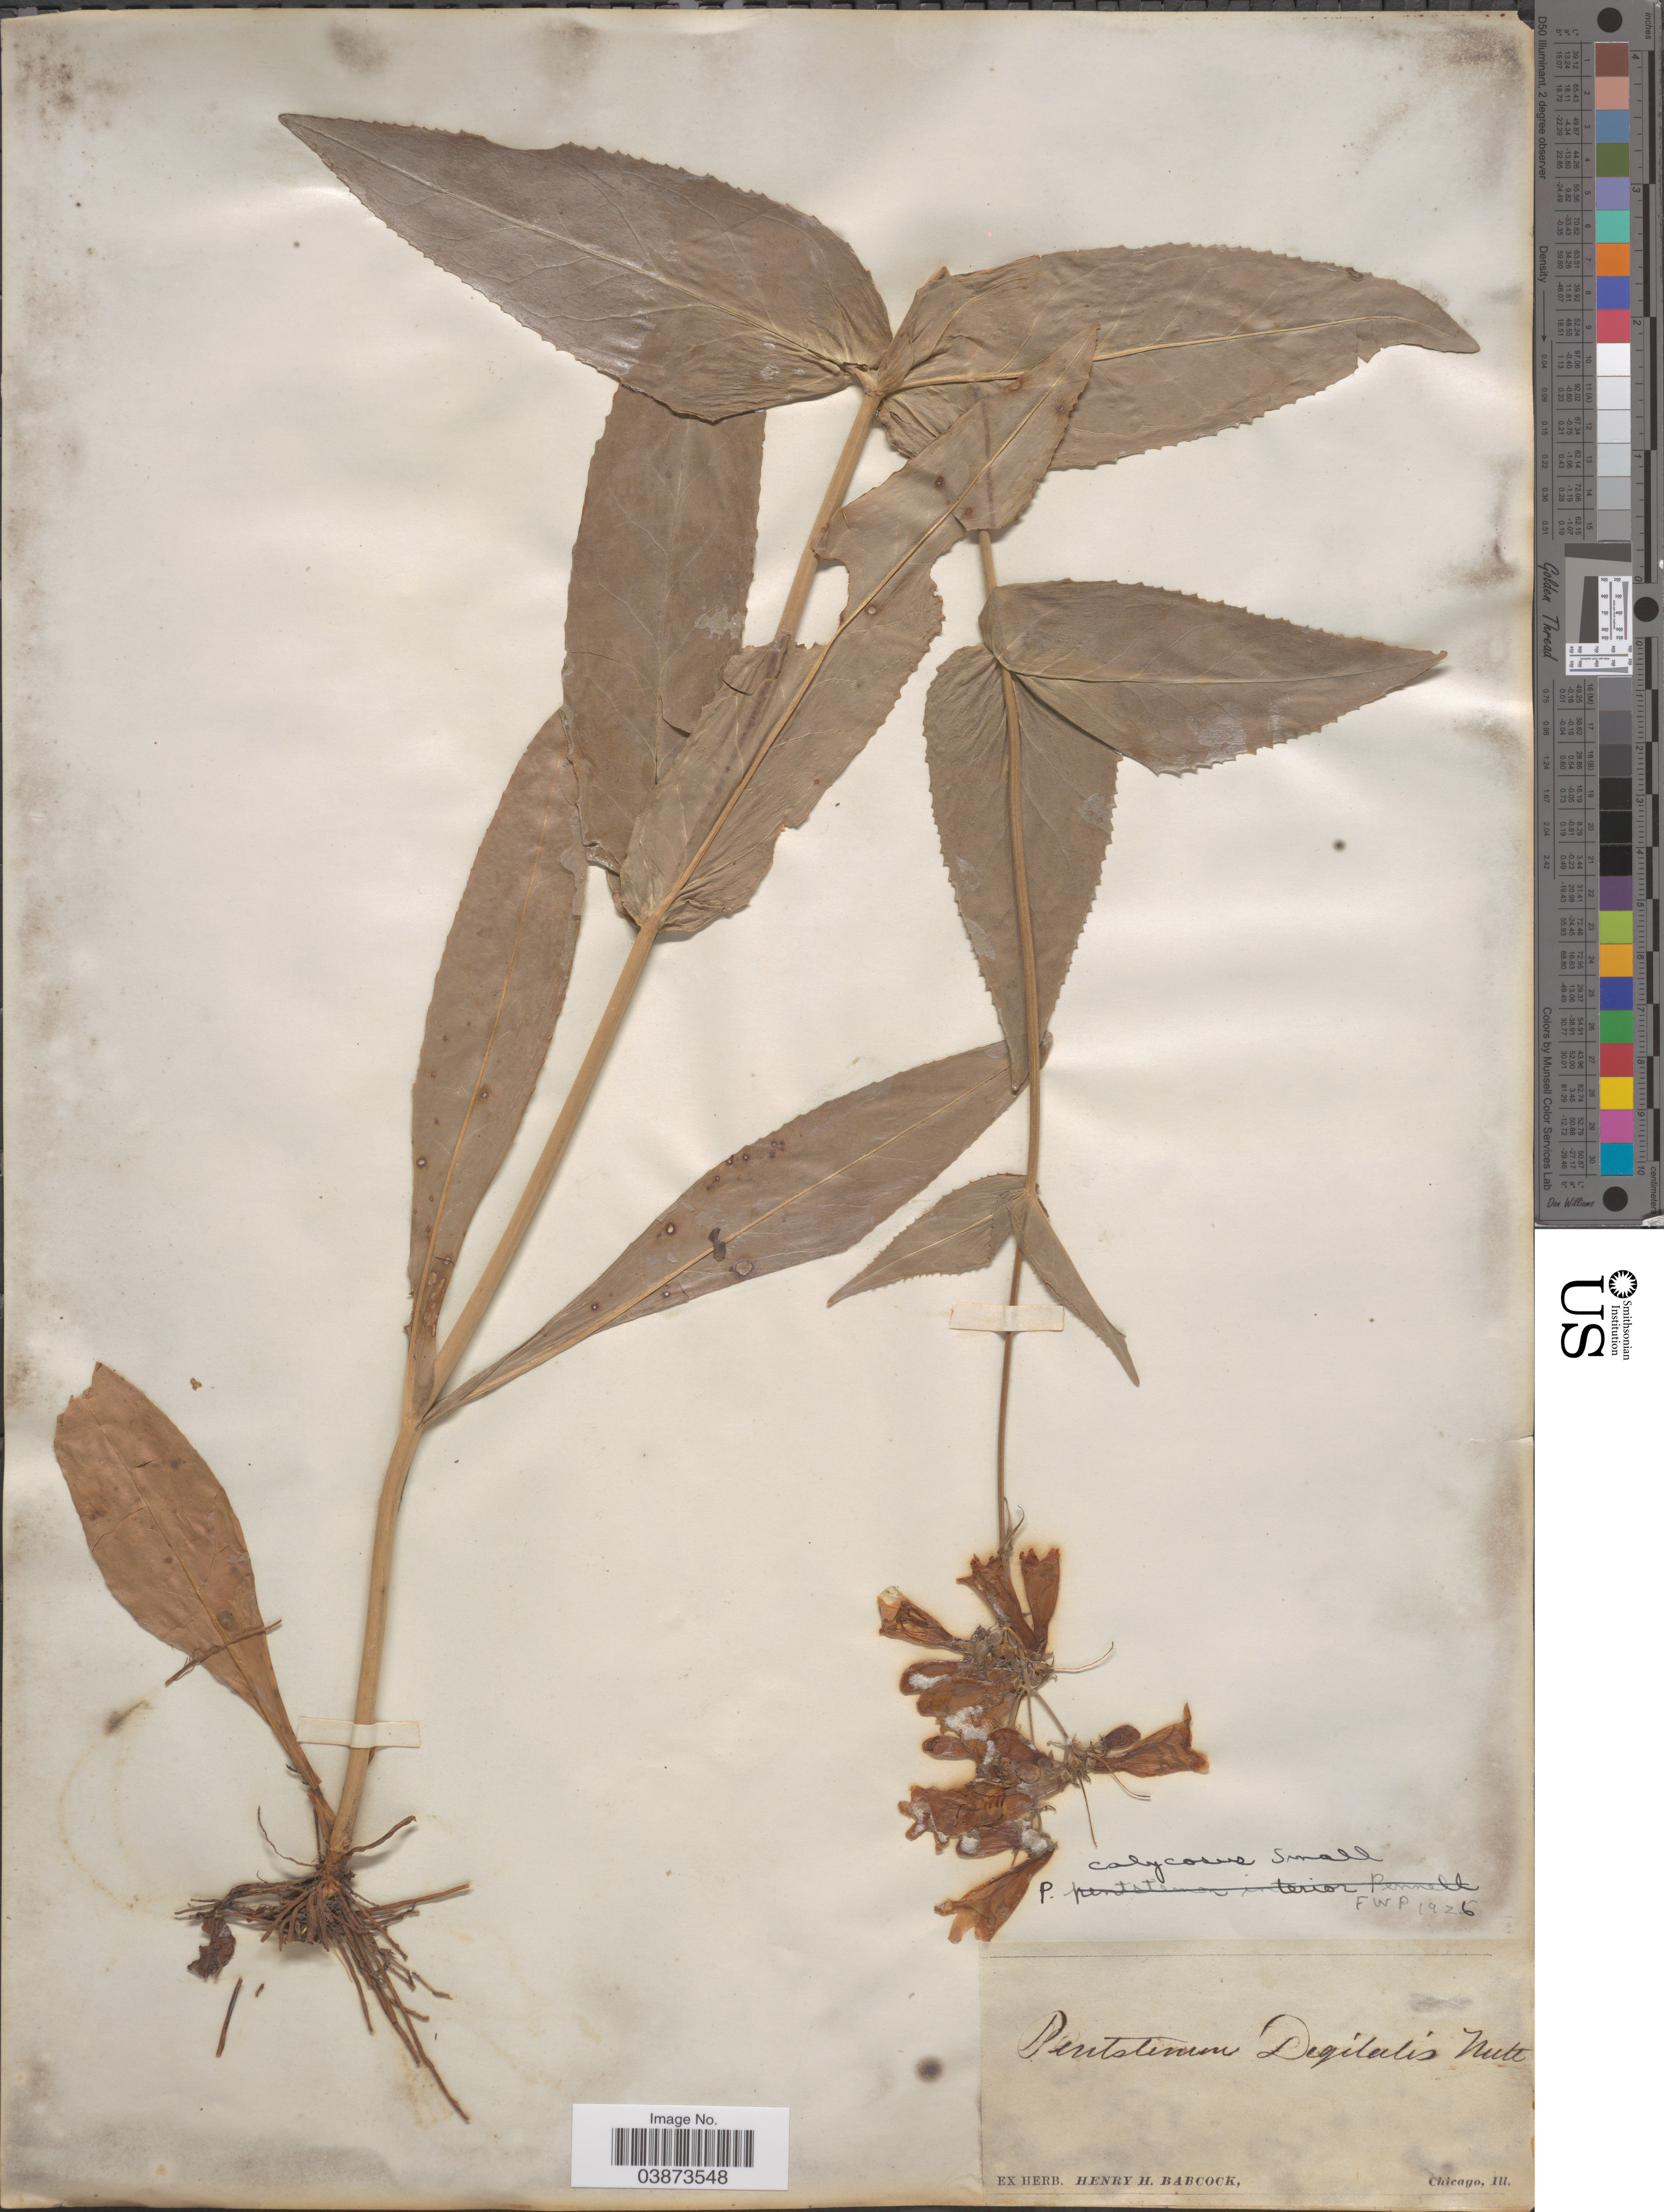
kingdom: Plantae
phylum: Tracheophyta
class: Magnoliopsida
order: Lamiales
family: Plantaginaceae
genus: Penstemon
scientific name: Penstemon calycosus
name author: Small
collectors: ex herb. Henry Homes Babcock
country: United States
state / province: Illinois